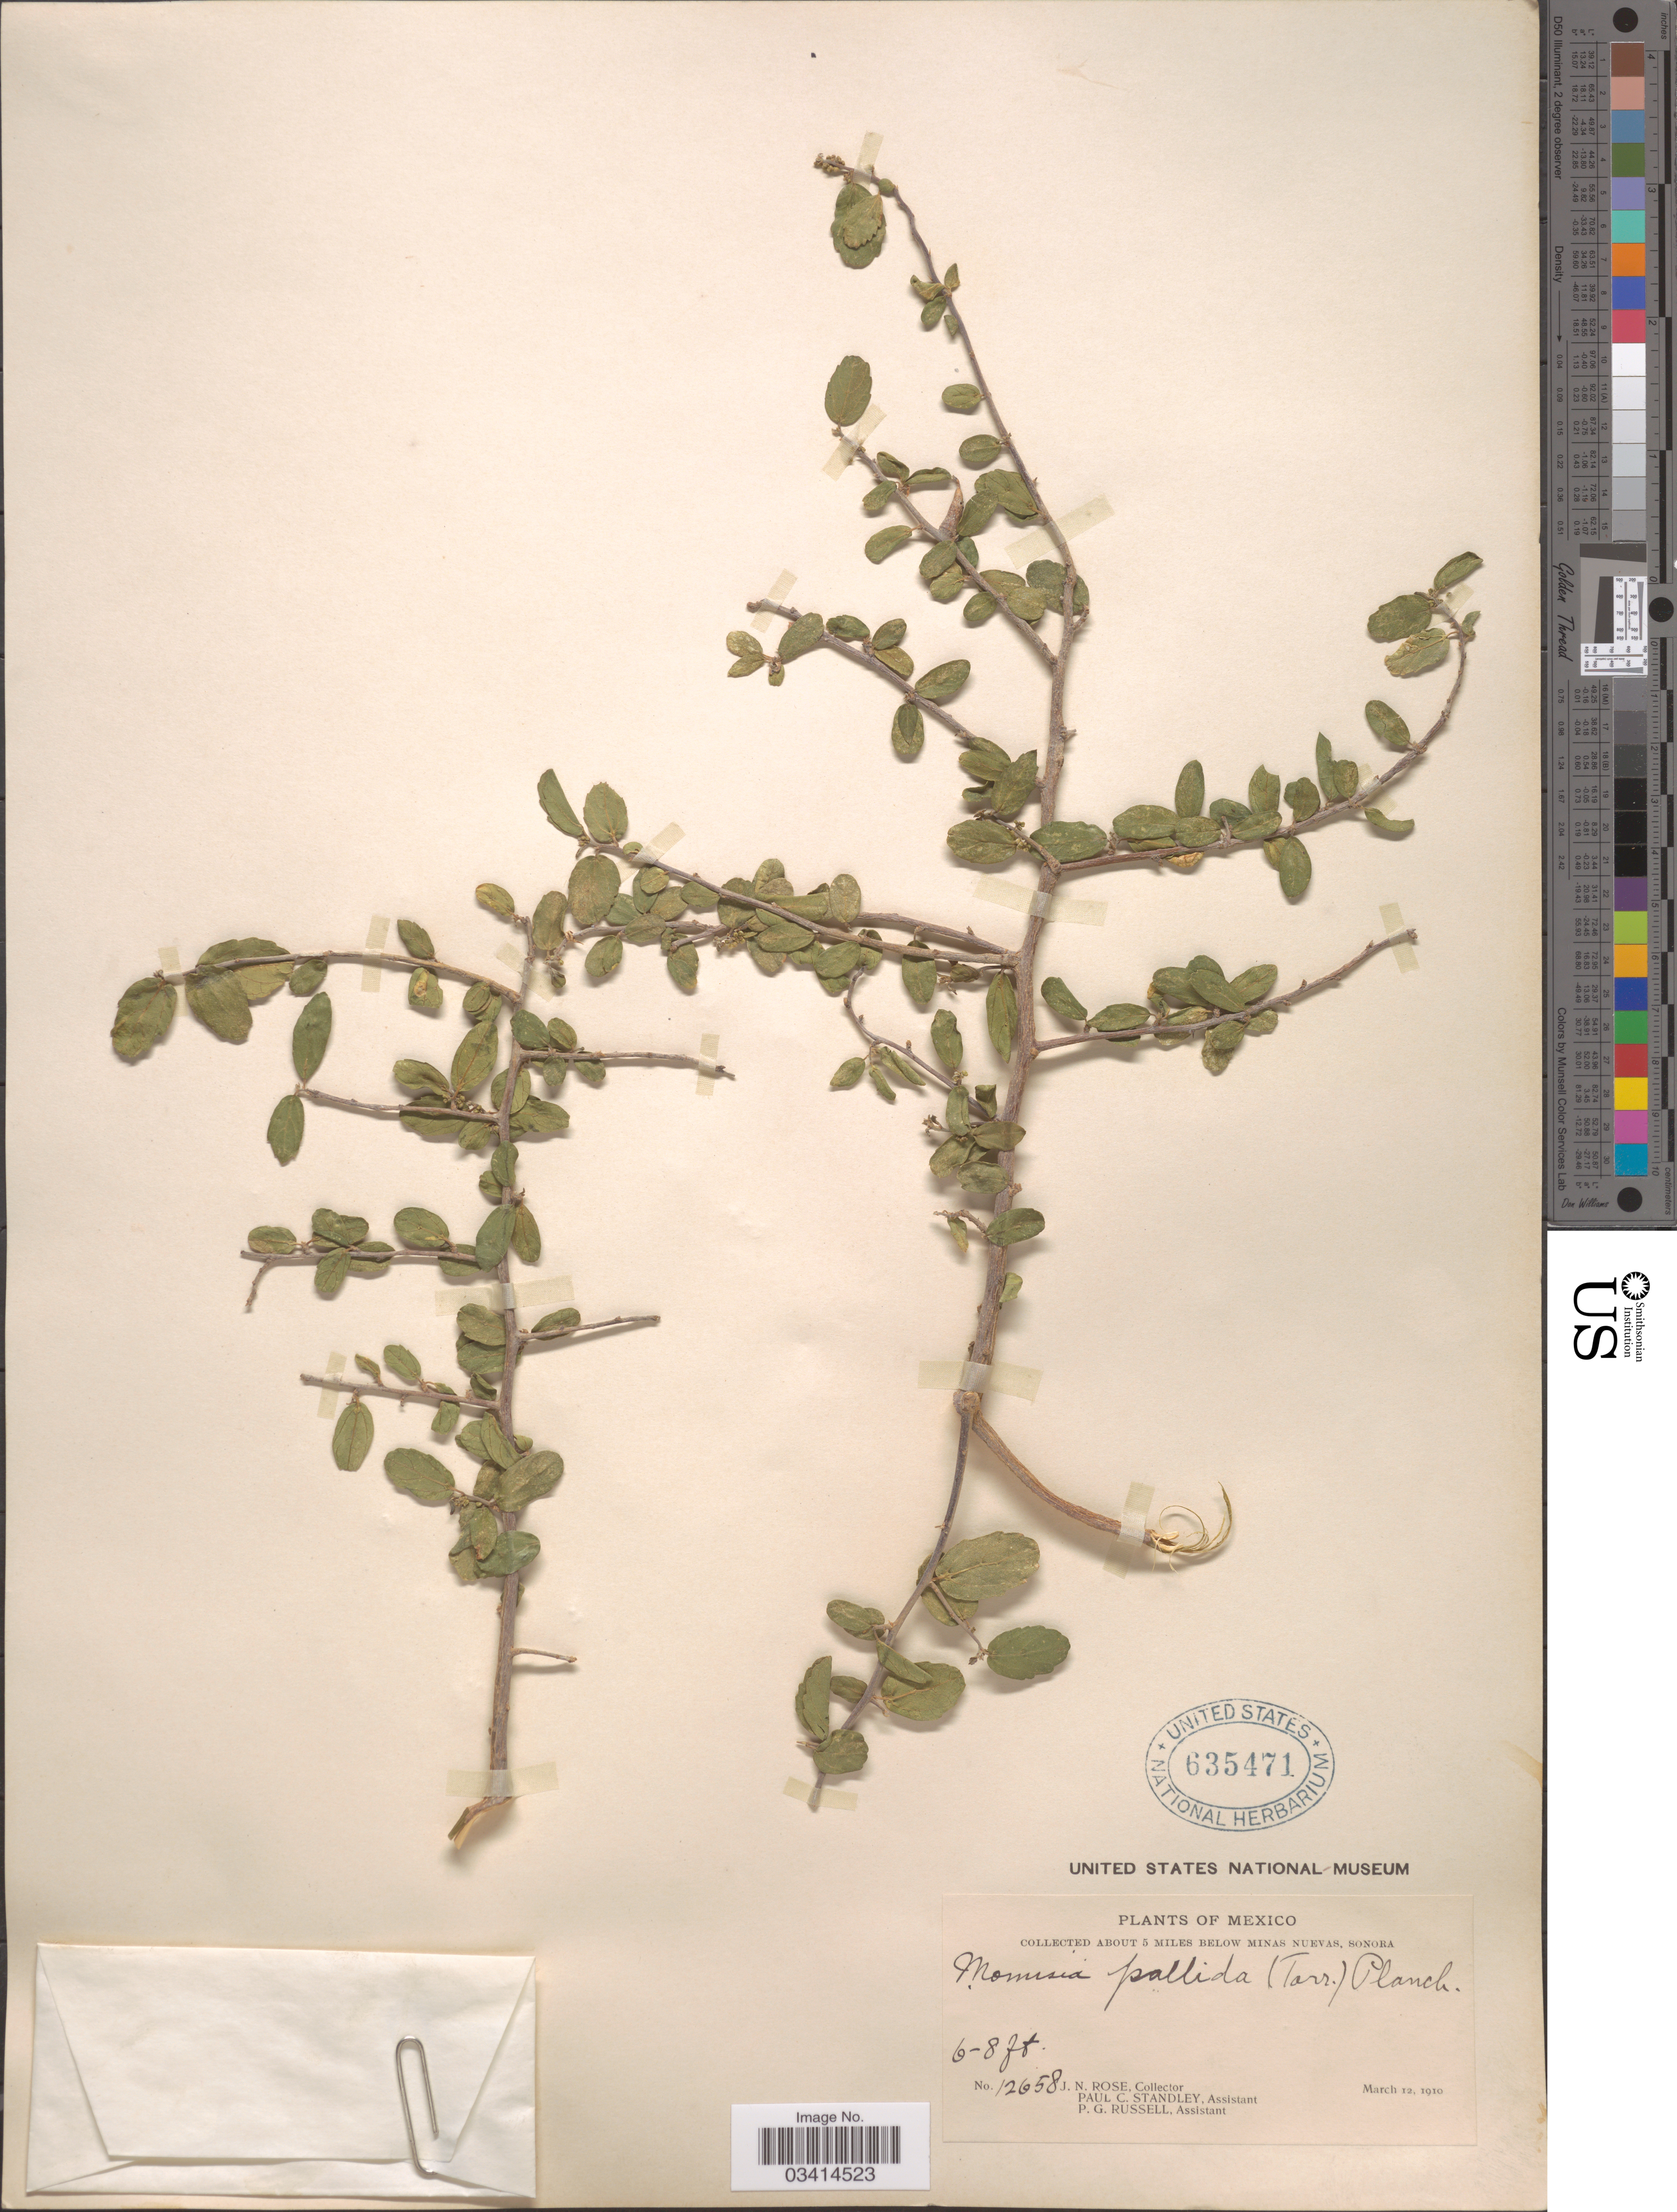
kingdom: Plantae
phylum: Tracheophyta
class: Magnoliopsida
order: Rosales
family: Cannabaceae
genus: Celtis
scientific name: Celtis pallida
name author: Torr. in Emory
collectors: J. N. Rose, P. C. Standley & P. G. Russell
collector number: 12658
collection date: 1910-03-12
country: Mexico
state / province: Sonora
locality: At about 5 miles below Minas Nuevas.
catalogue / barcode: US 635471